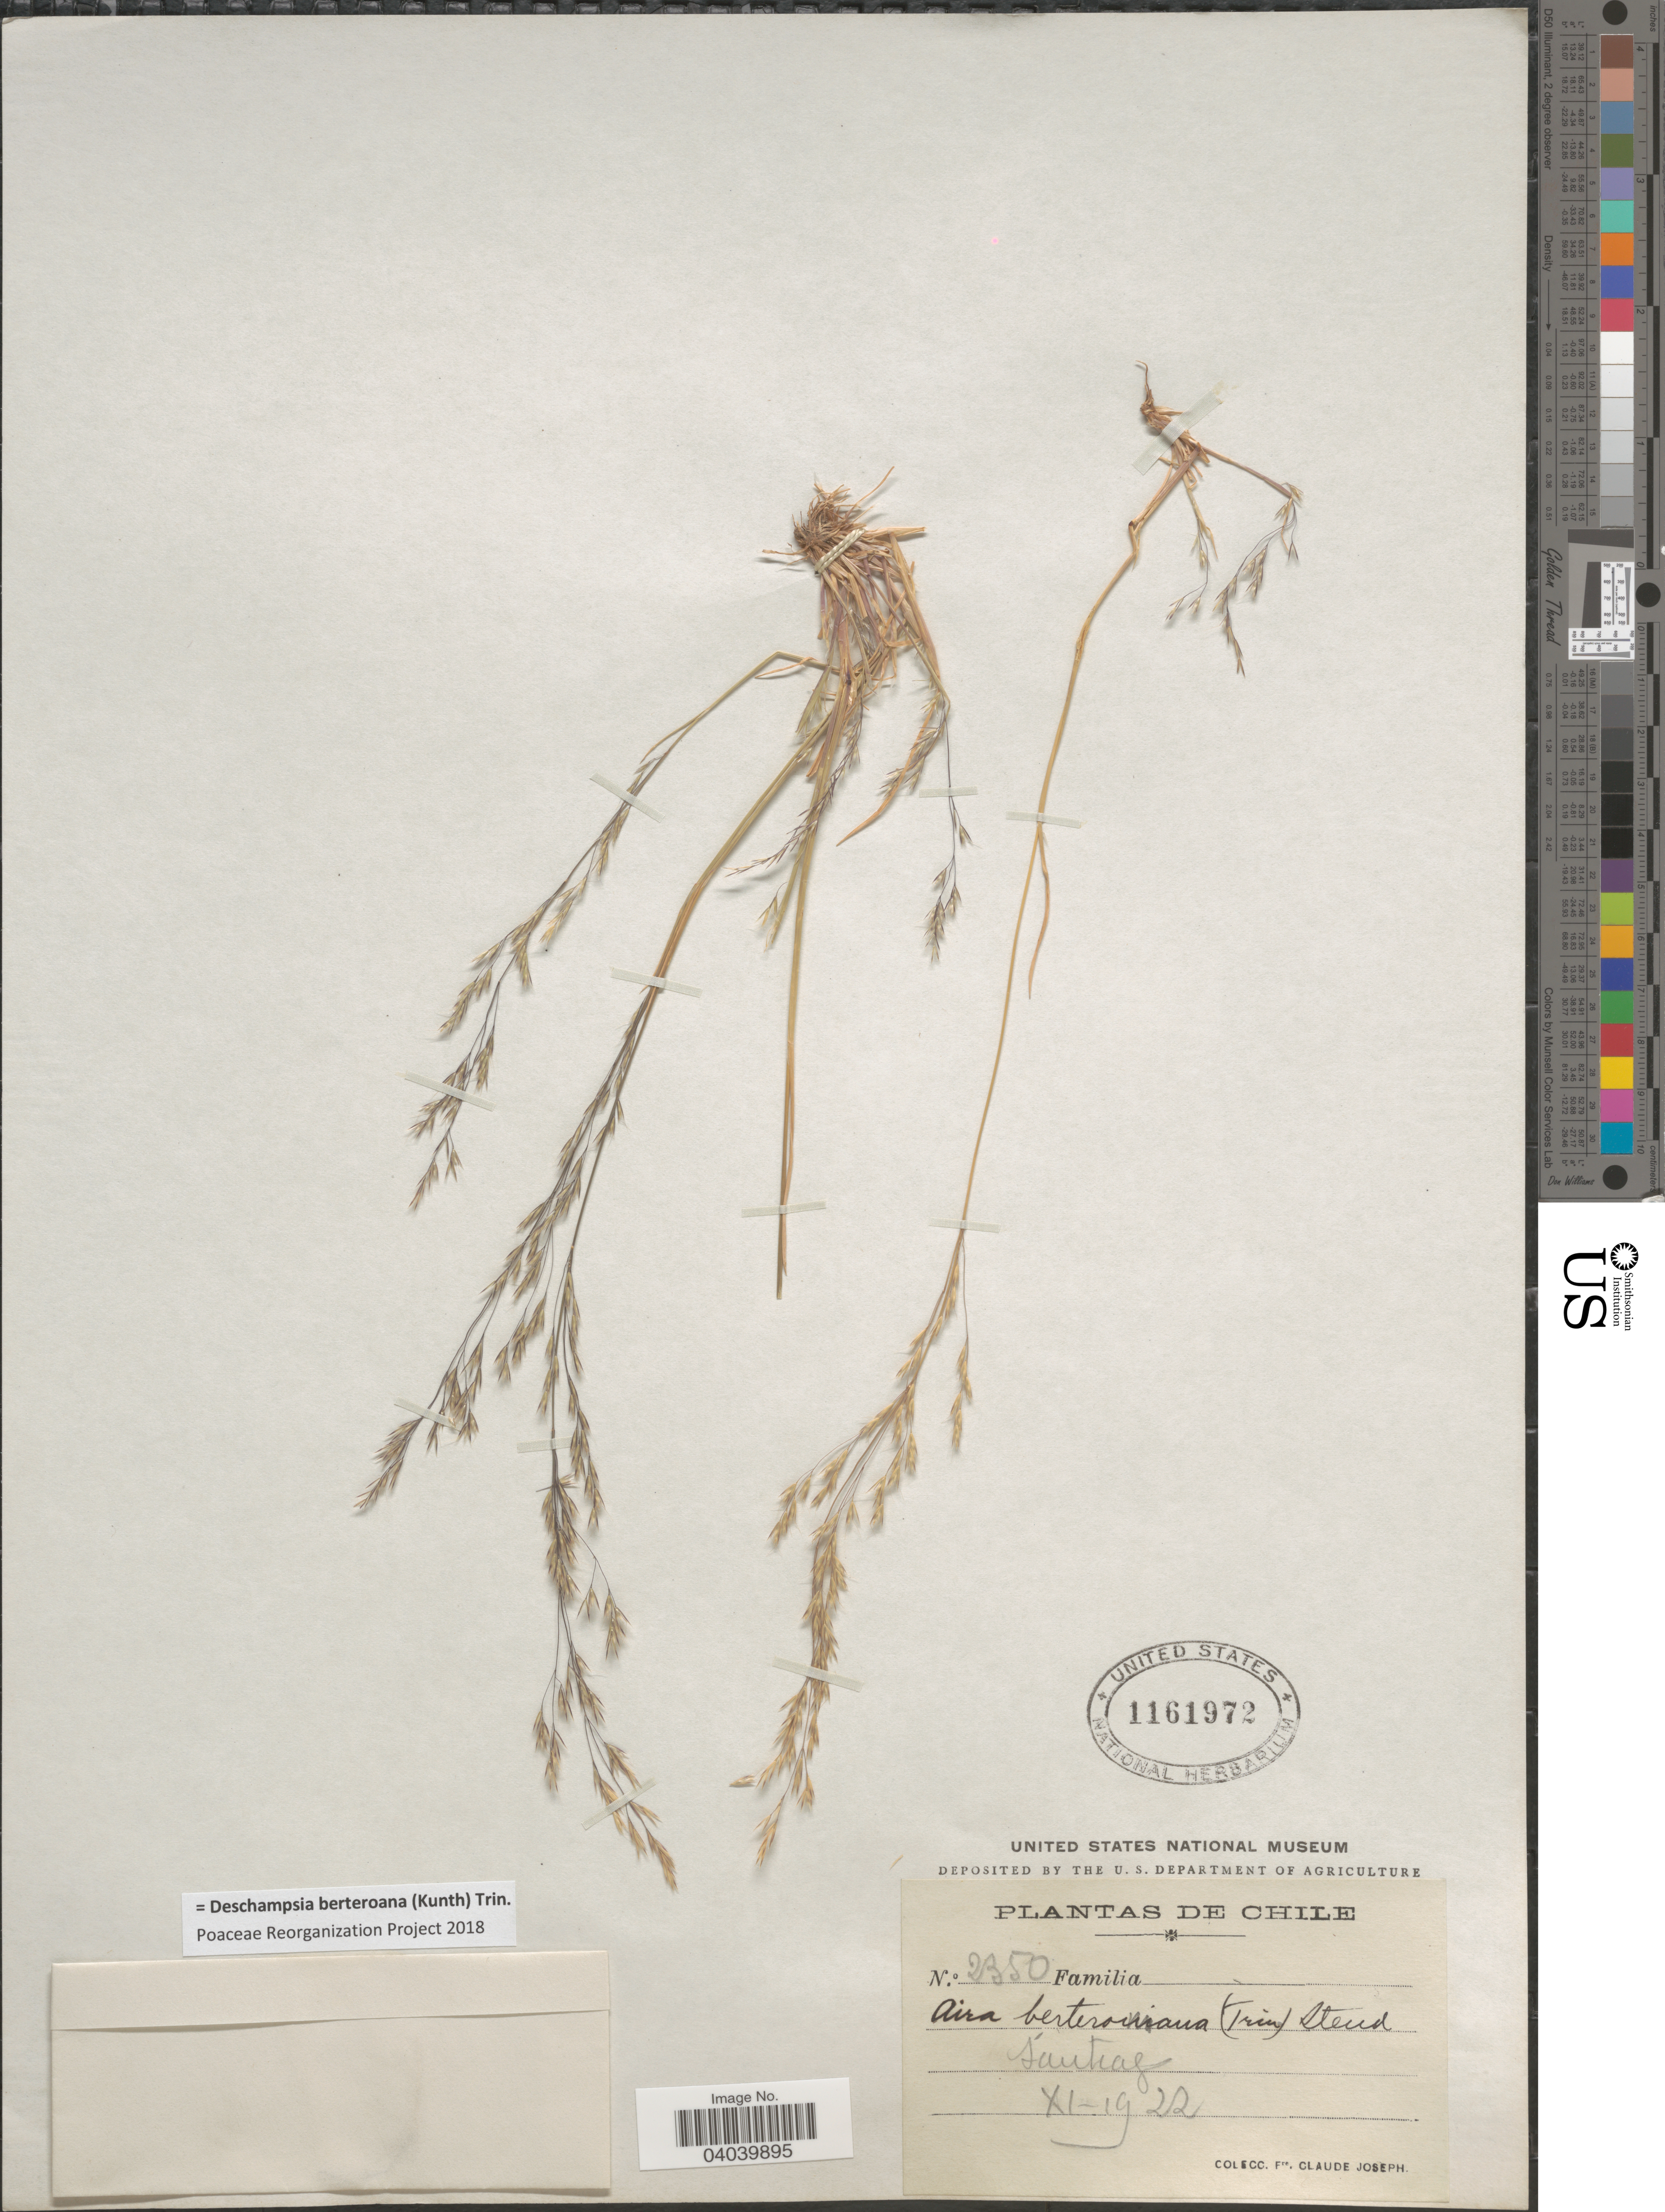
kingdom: Plantae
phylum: Tracheophyta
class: Liliopsida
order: Poales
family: Poaceae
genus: Deschampsia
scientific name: Deschampsia berteroana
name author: (Kunth) Trin.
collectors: Bro. Claude-Joseph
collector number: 2350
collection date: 1922-11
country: Chile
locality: Santiago.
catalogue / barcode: US 1161972